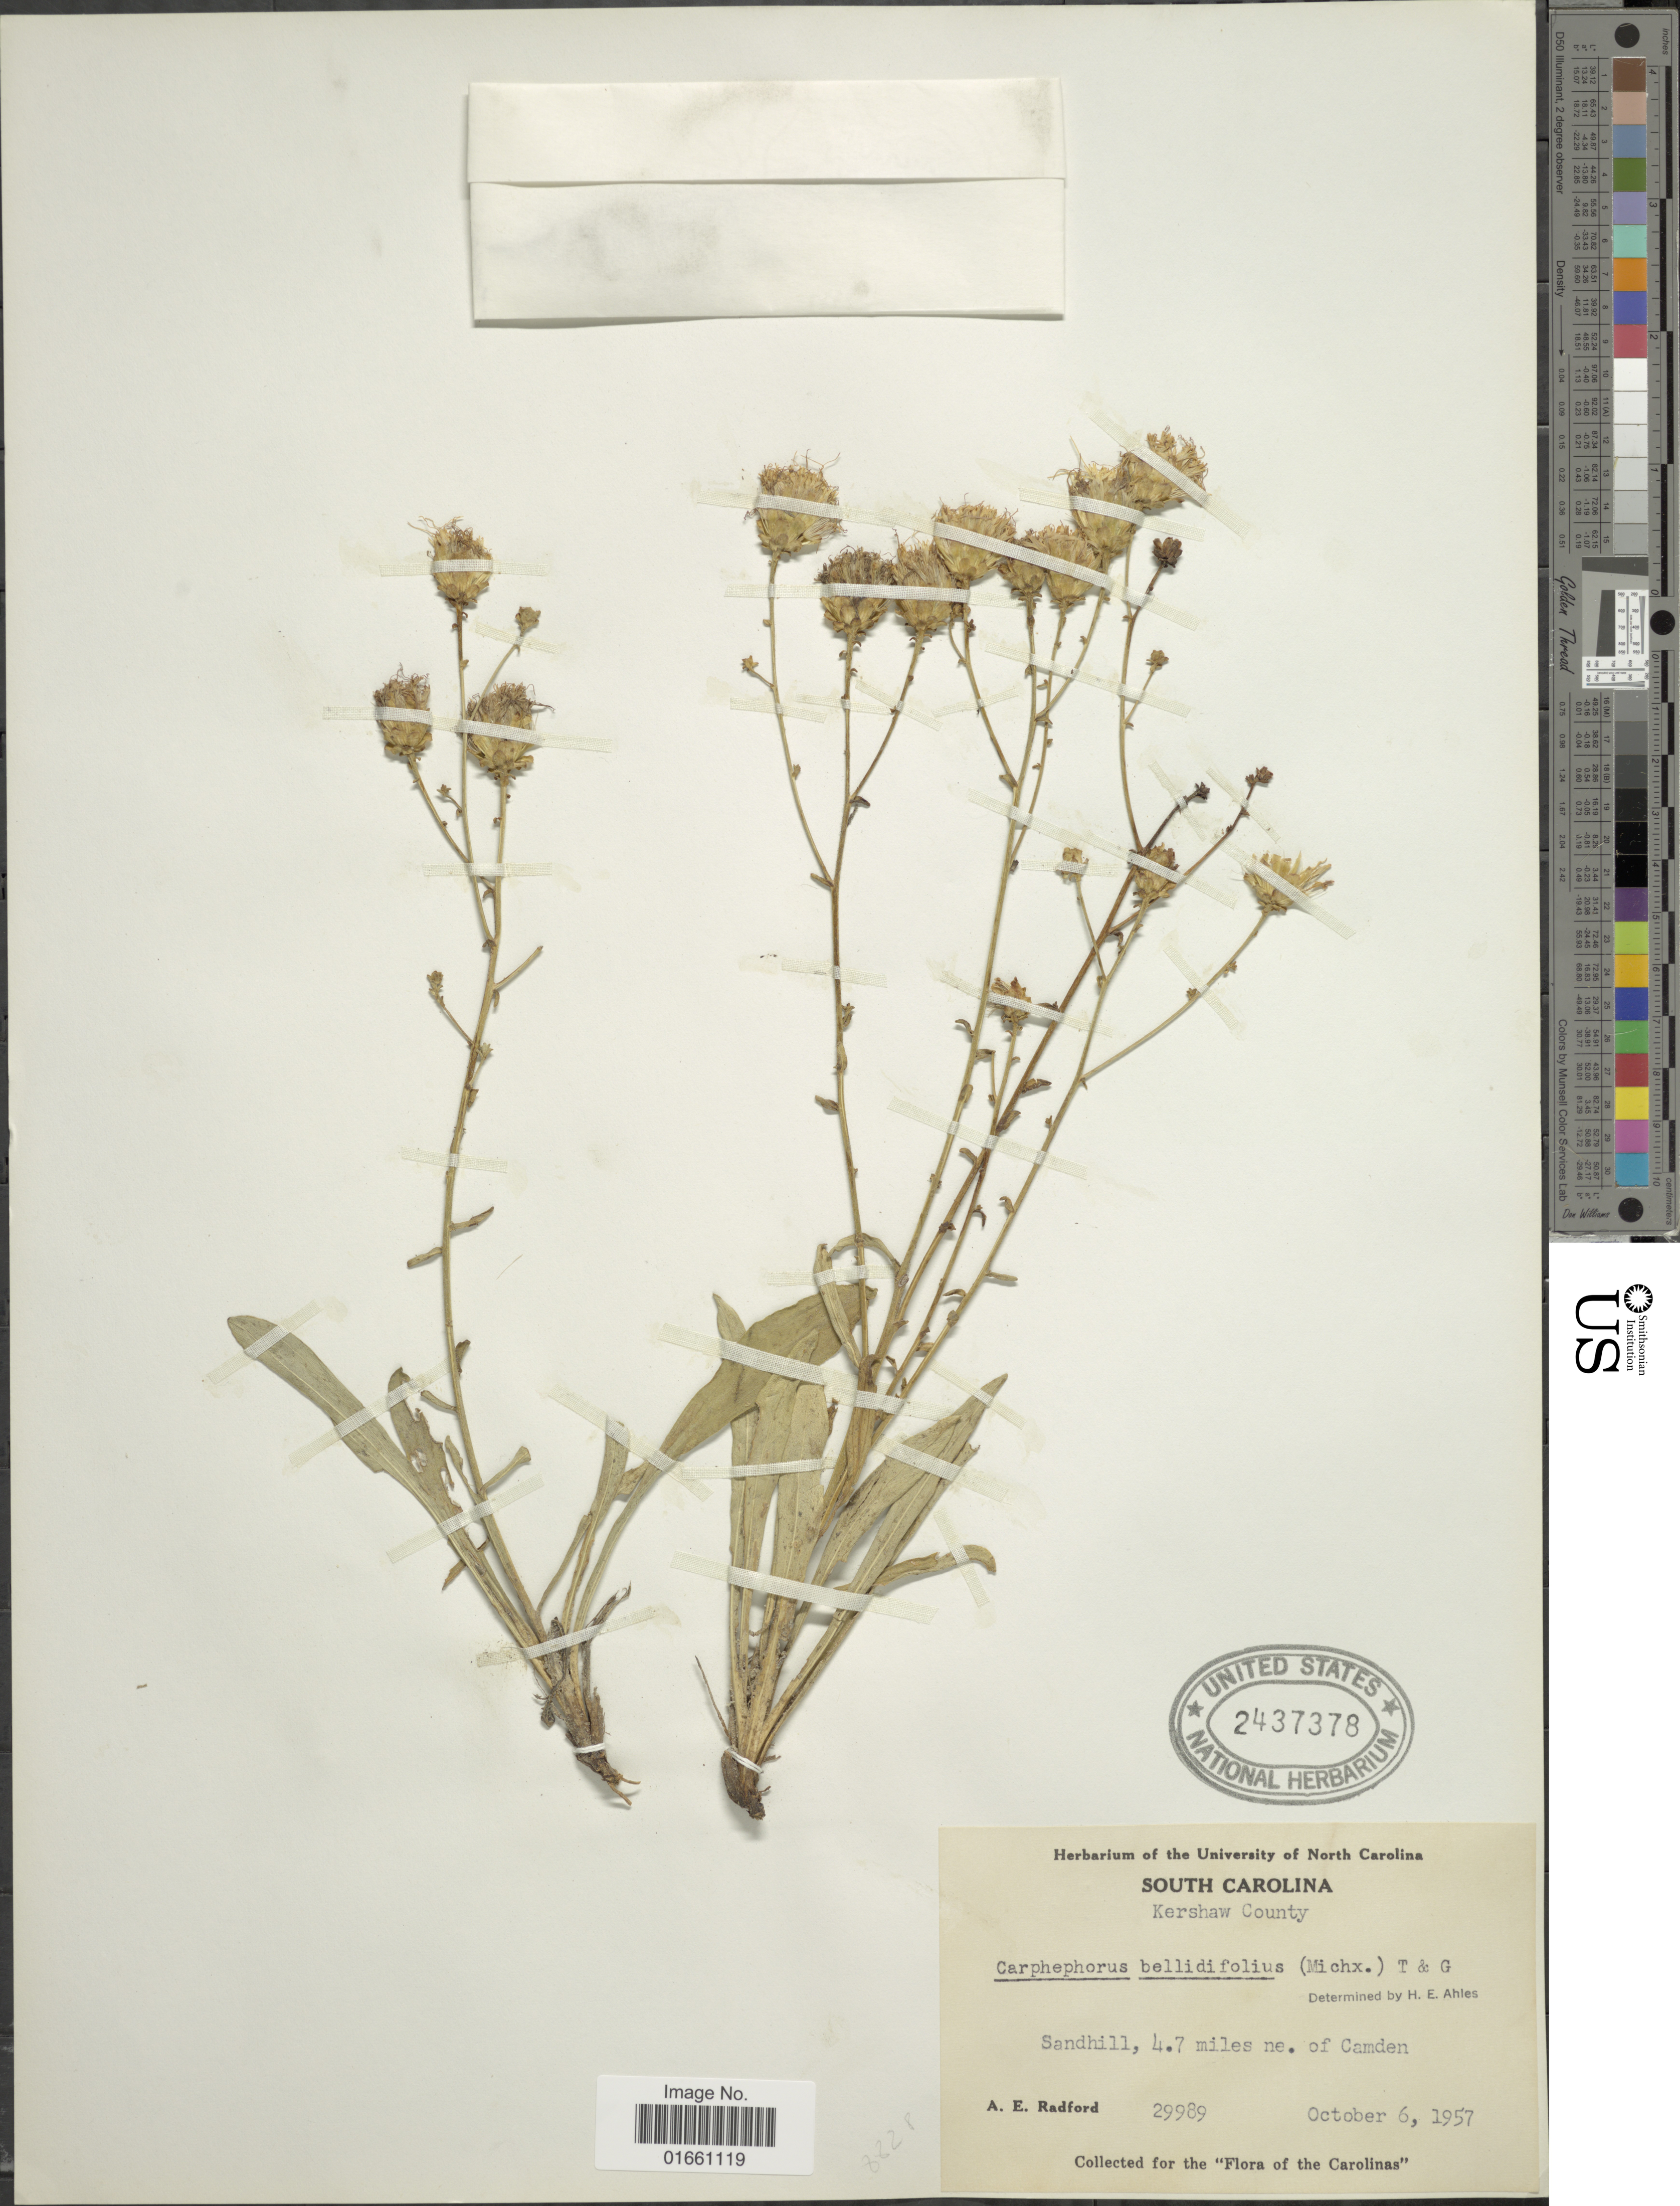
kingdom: Plantae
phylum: Tracheophyta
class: Magnoliopsida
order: Asterales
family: Asteraceae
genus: Carphephorus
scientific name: Carphephorus bellidifolius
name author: (Michx.) Torr. & A. Gray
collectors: A. E. Radford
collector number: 29989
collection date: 1957-10-06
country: United States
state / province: South Carolina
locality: Kershaw County, Sandhilln 4.7 miles ne. of Camden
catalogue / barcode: US 2437378